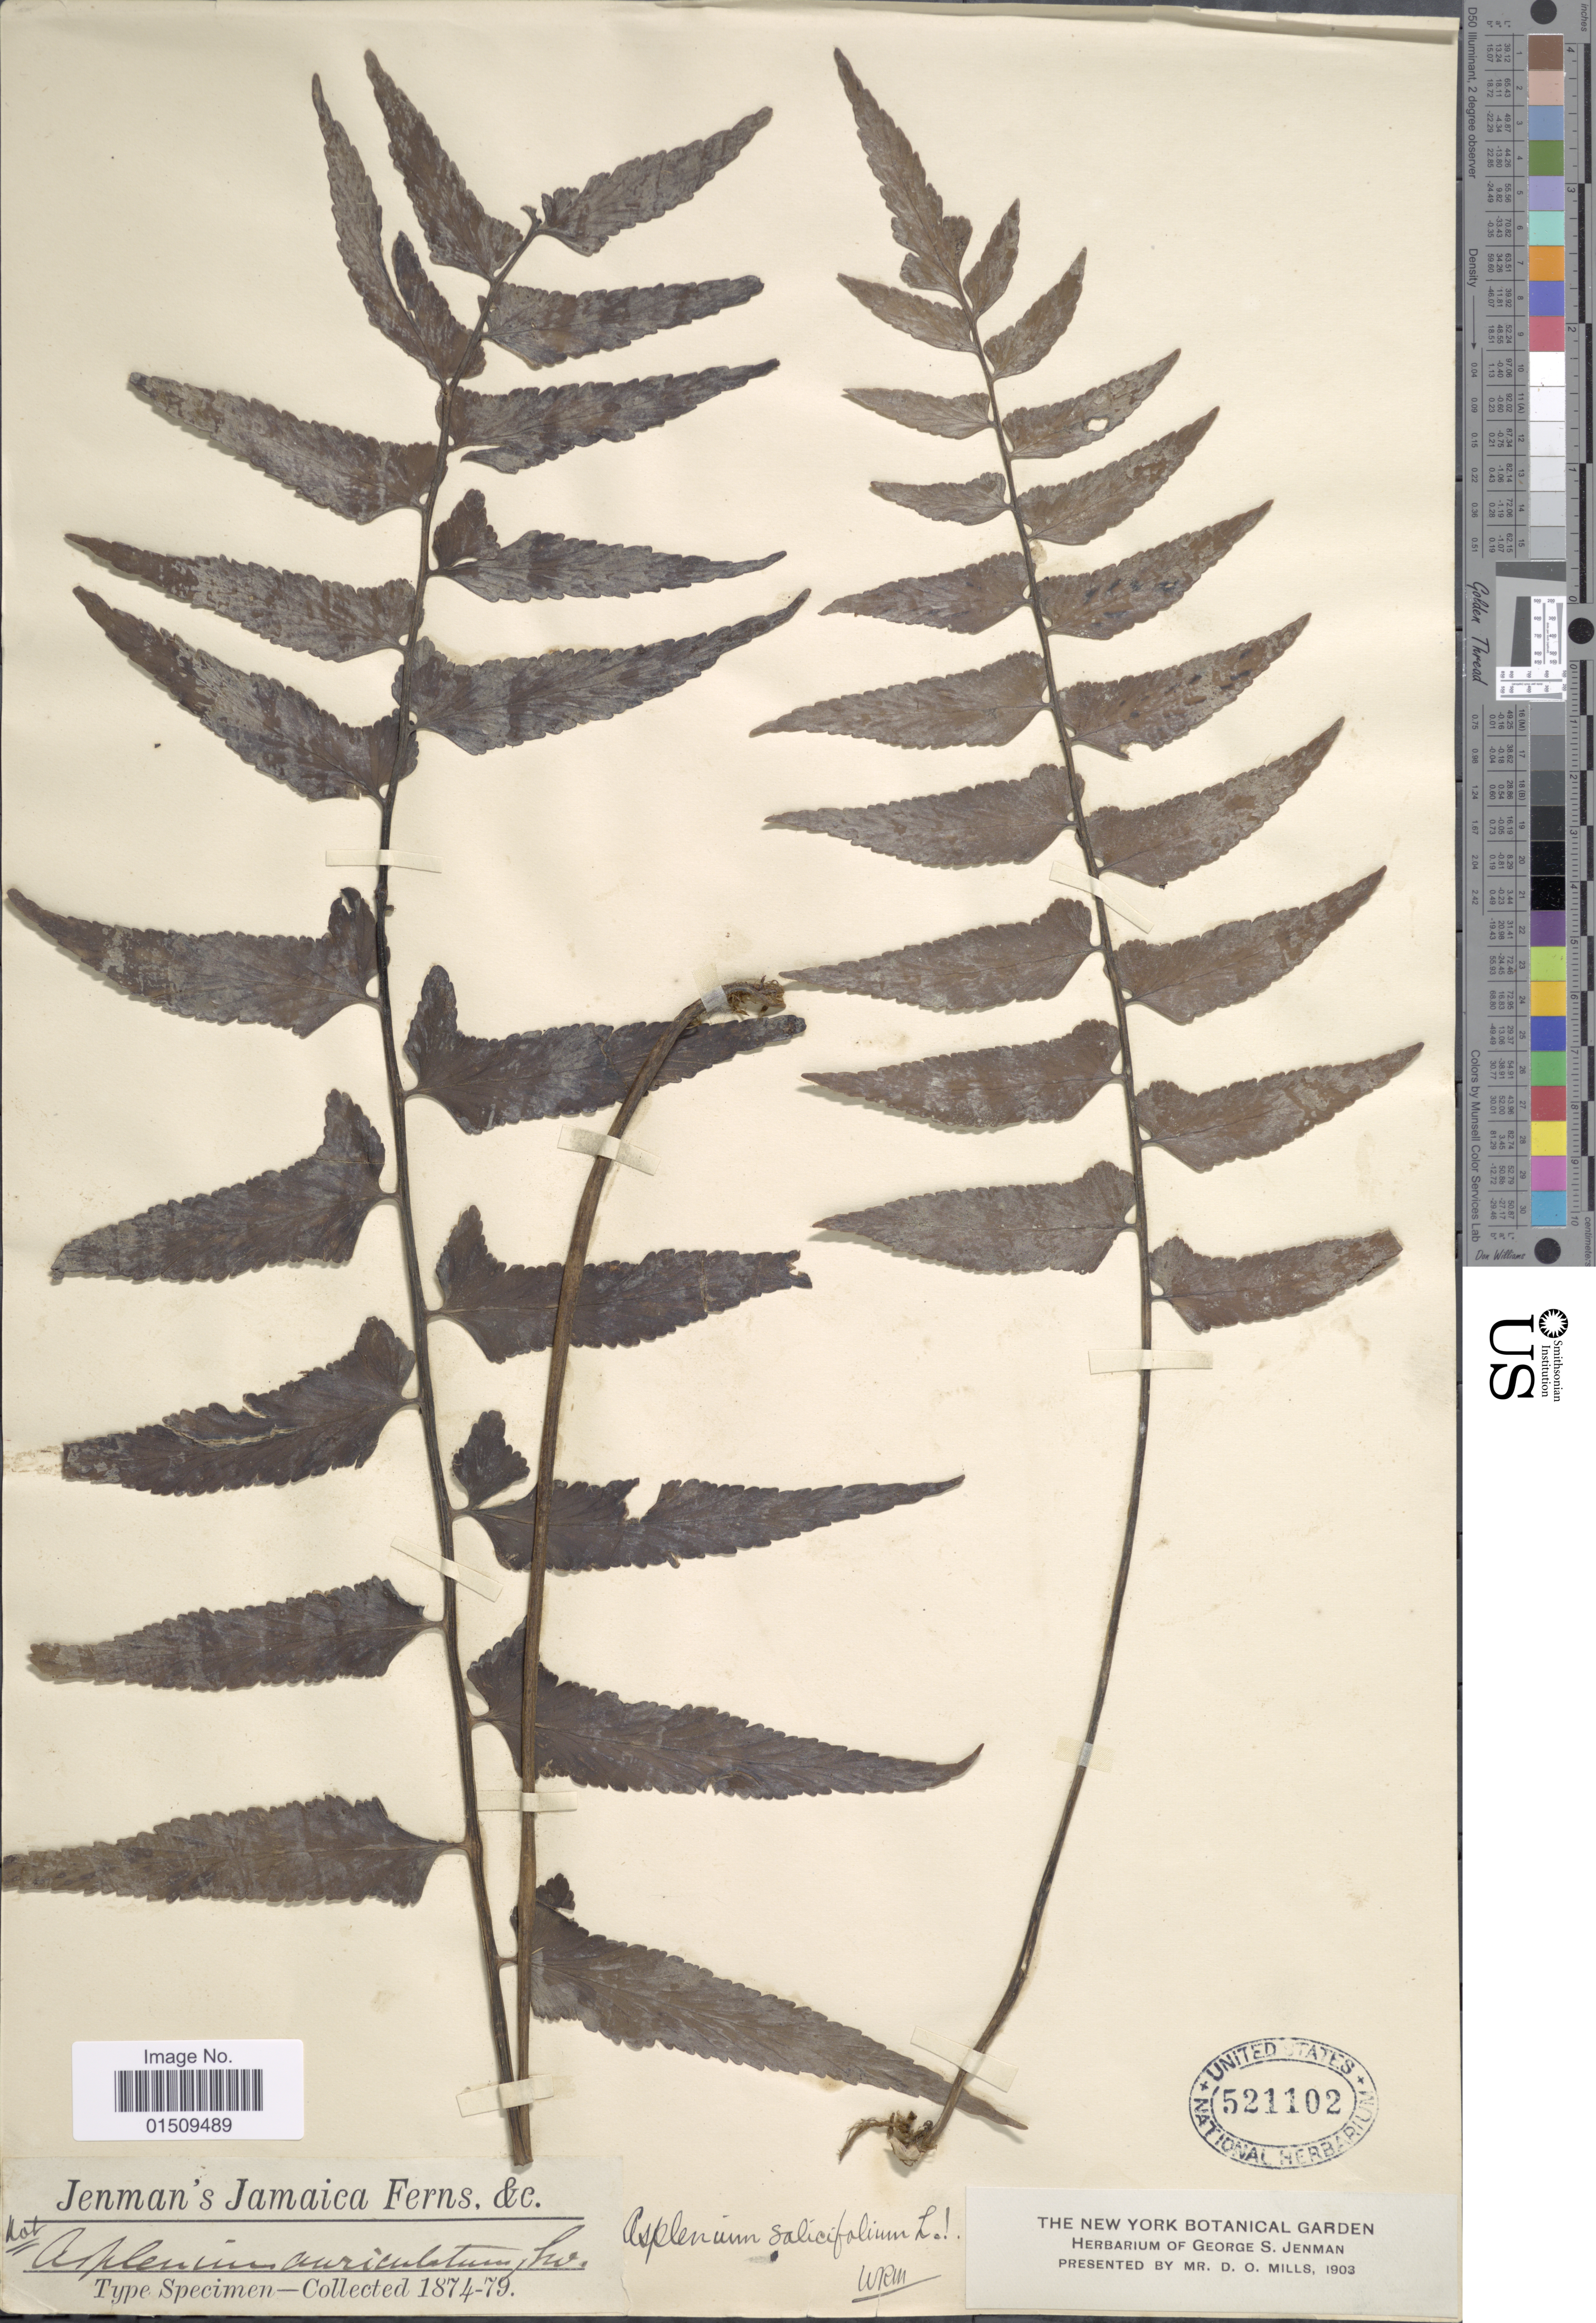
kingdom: Plantae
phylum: Tracheophyta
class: Polypodiopsida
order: Polypodiales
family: Aspleniaceae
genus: Asplenium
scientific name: Asplenium salicifolium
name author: L.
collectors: ex herb. George S. Jenman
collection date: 1874/1879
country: Jamaica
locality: Jamaica.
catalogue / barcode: US 521102